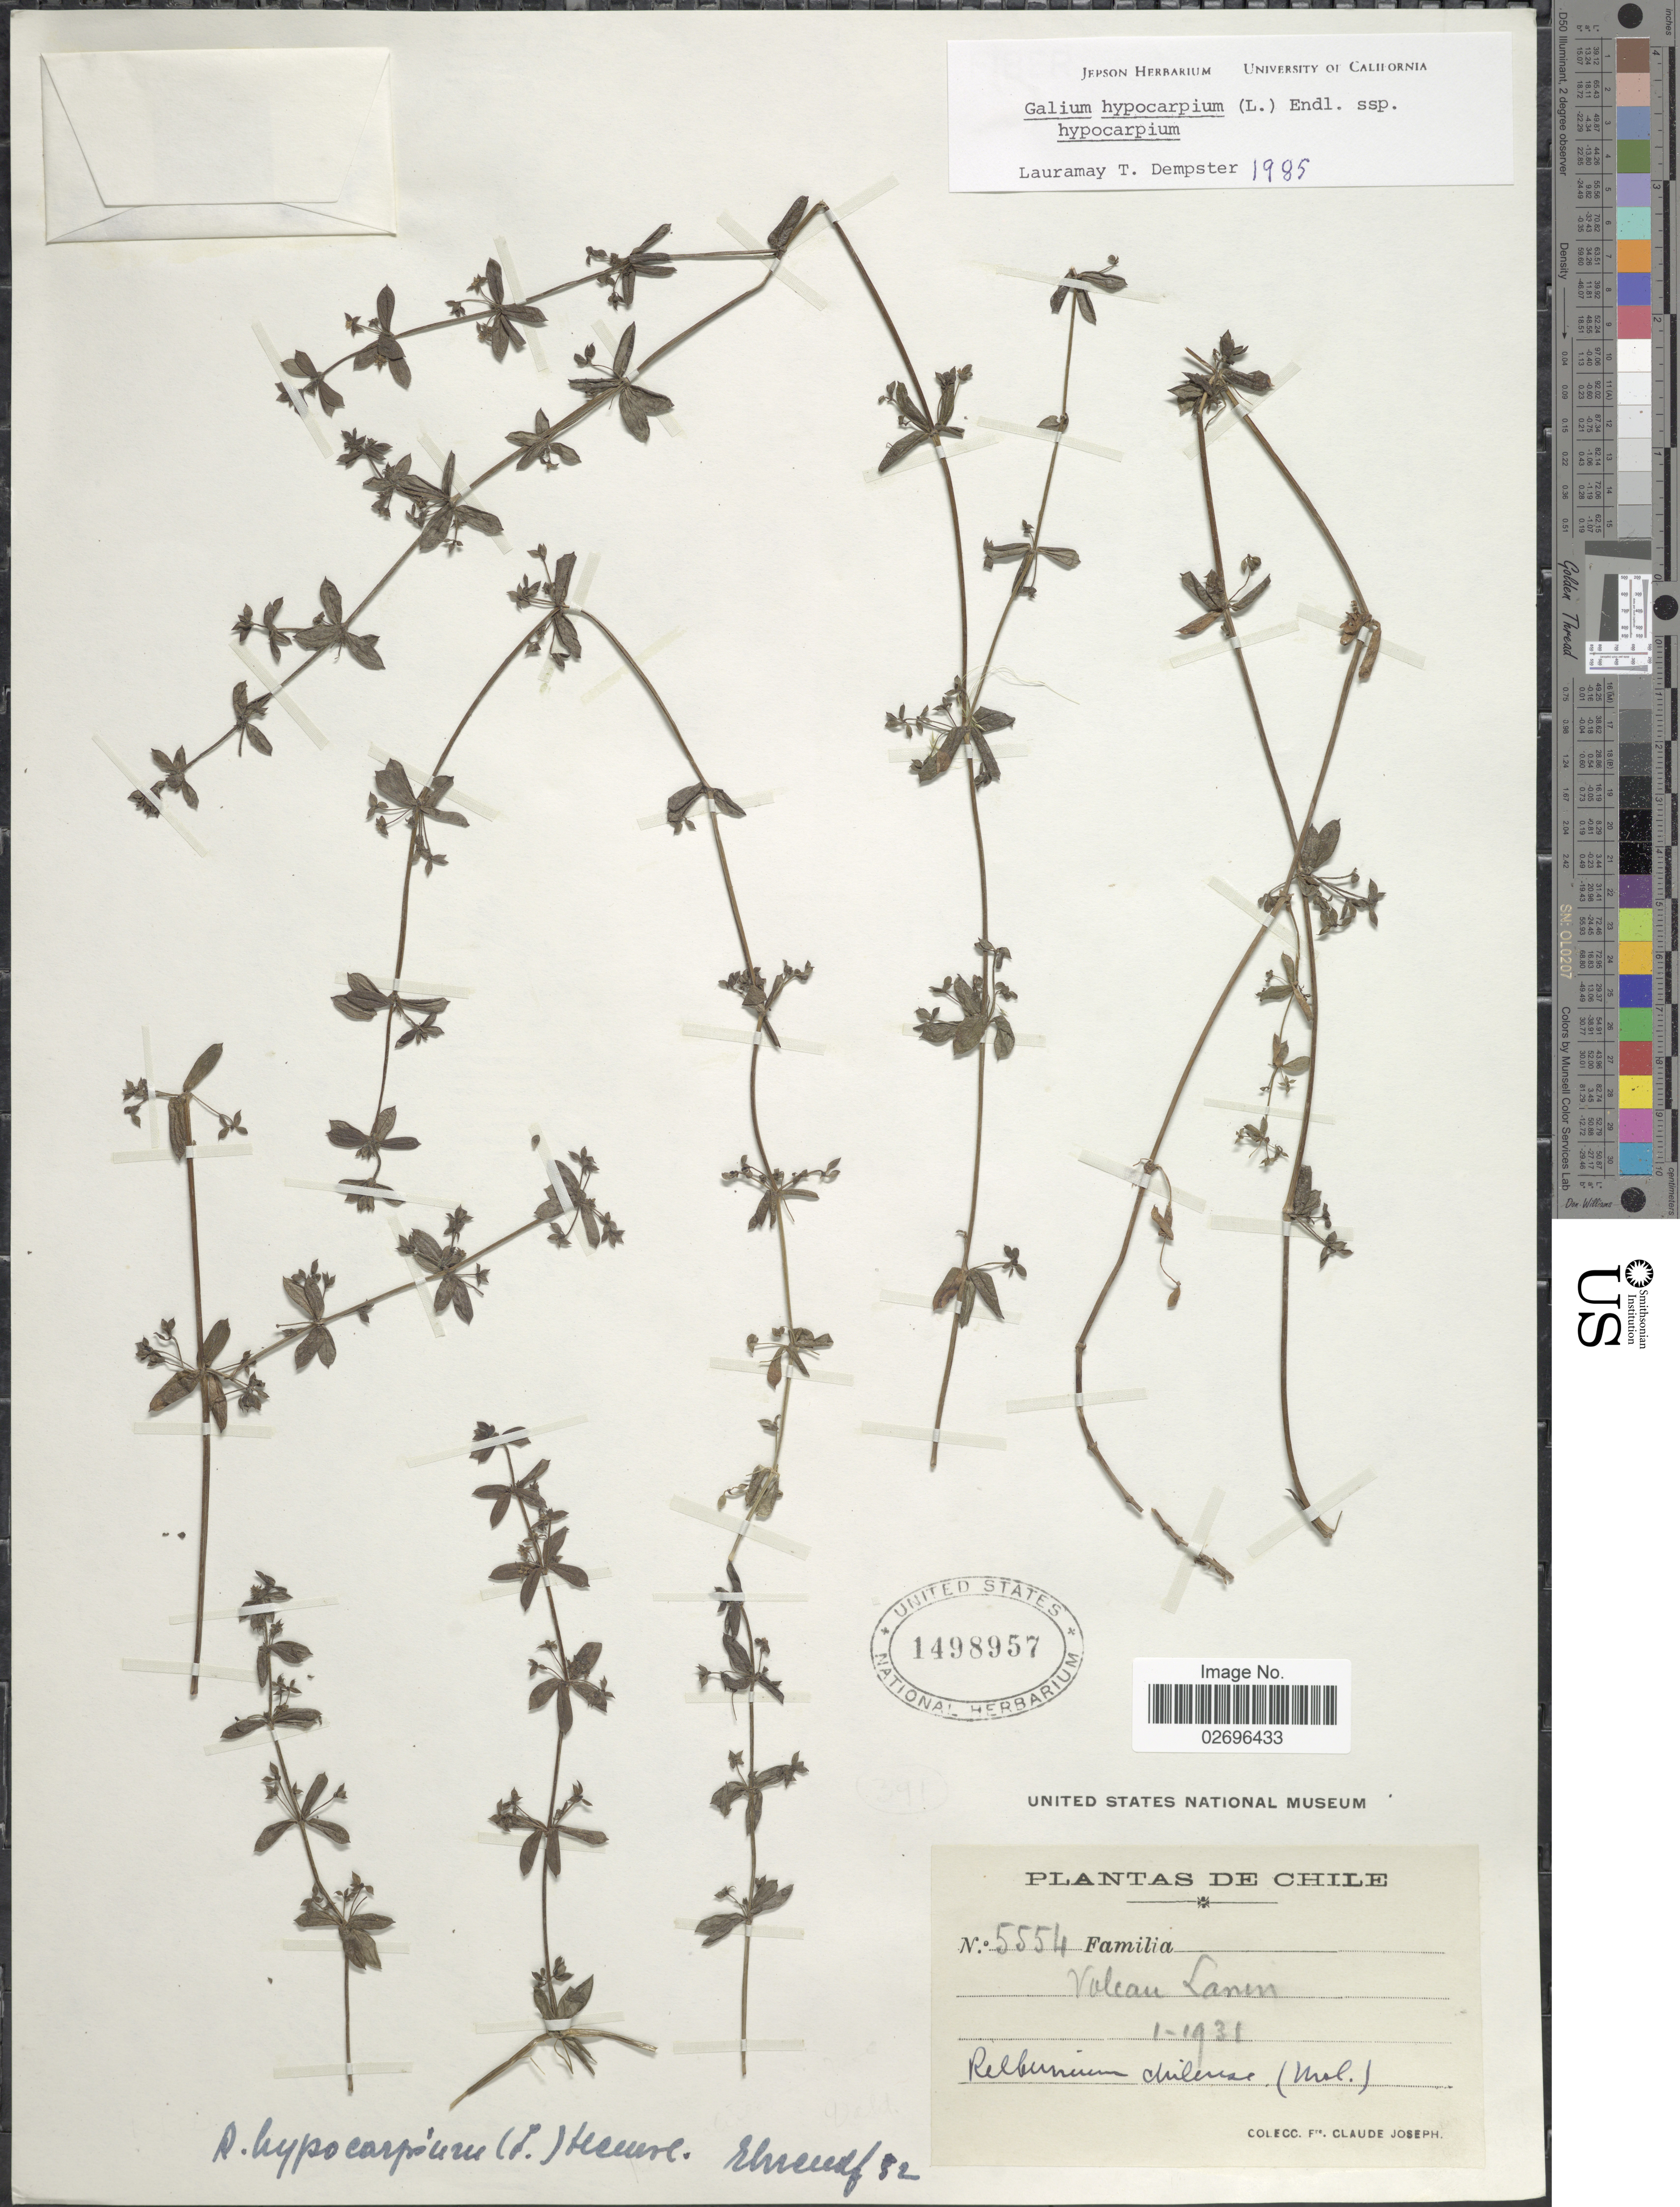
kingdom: Plantae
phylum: Tracheophyta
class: Magnoliopsida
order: Gentianales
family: Rubiaceae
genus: Galium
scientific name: Galium hypocarpium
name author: (L.) Endl. ex Griseb.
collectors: Bro. Claude-Joseph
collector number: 5554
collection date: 1931-01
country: Chile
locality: Volcan Lanin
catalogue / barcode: US 1498957